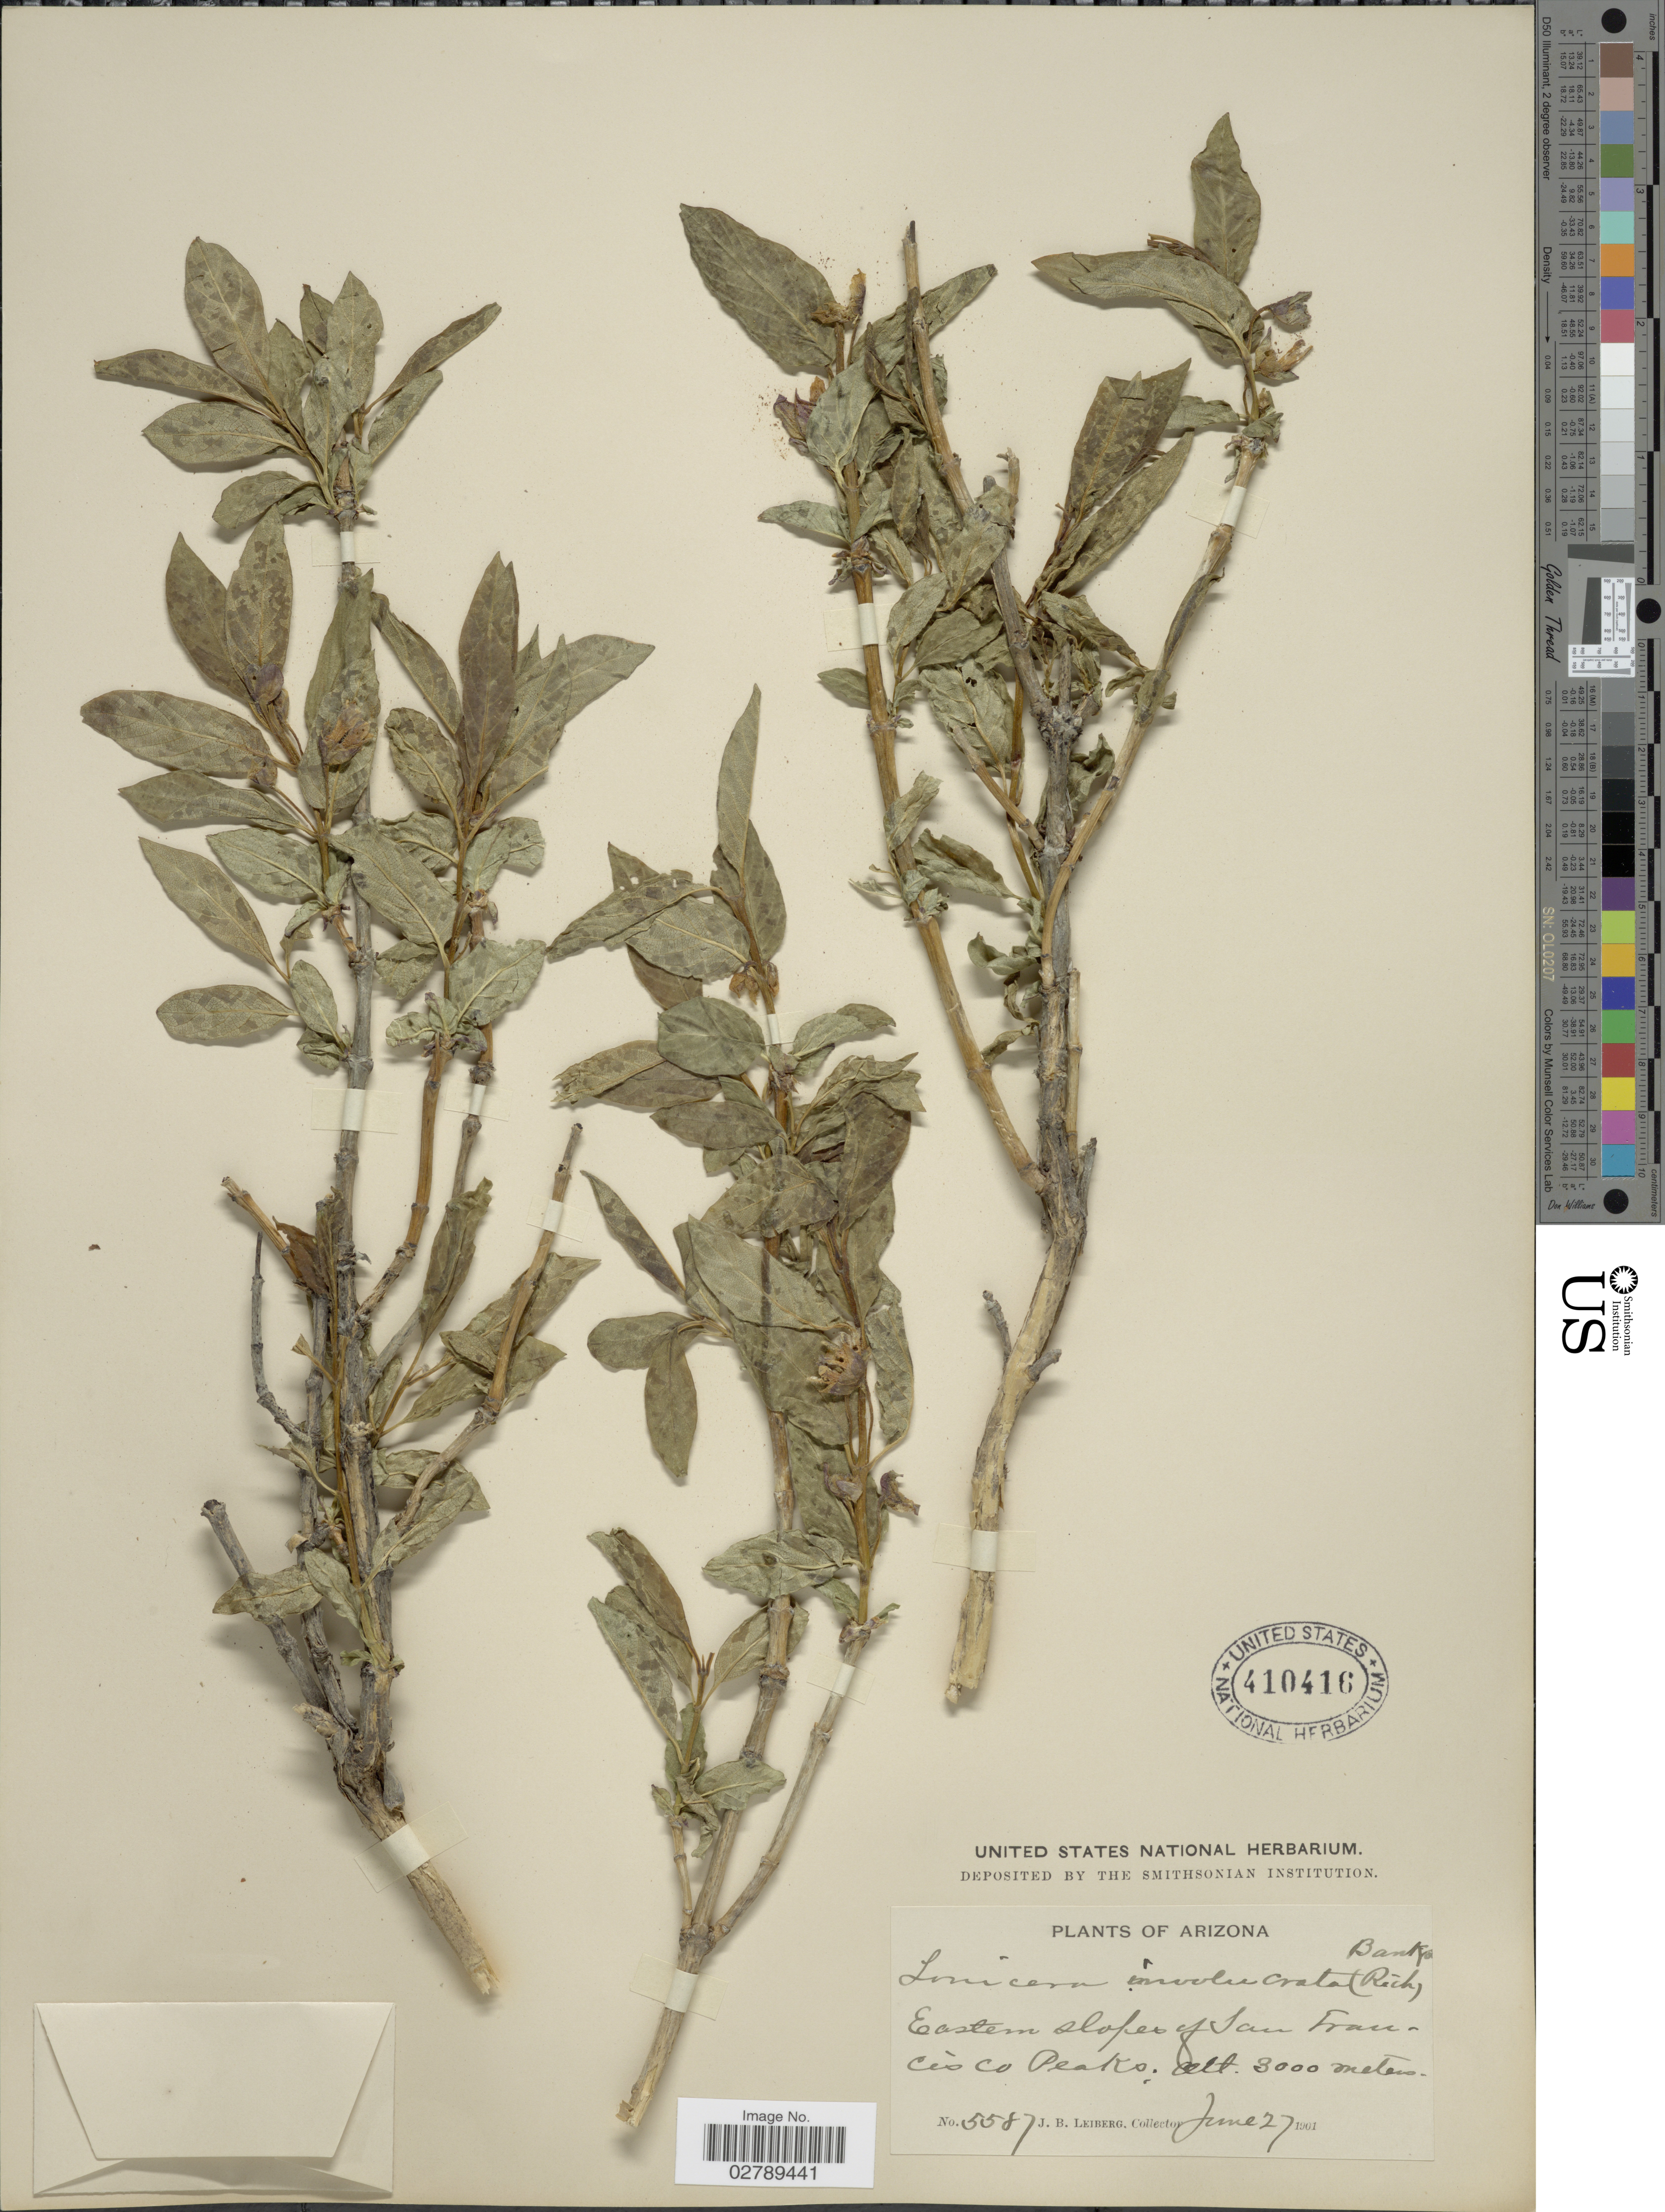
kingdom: Plantae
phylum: Tracheophyta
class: Magnoliopsida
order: Dipsacales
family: Caprifoliaceae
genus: Lonicera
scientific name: Lonicera involucrata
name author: (Richardson) Banks ex Spreng.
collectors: J. B. Leiberg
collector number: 5587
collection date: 1901-06-27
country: United States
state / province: Arizona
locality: Eastern slopes of San Francisco Peaks.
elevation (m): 3000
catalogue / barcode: US 410416